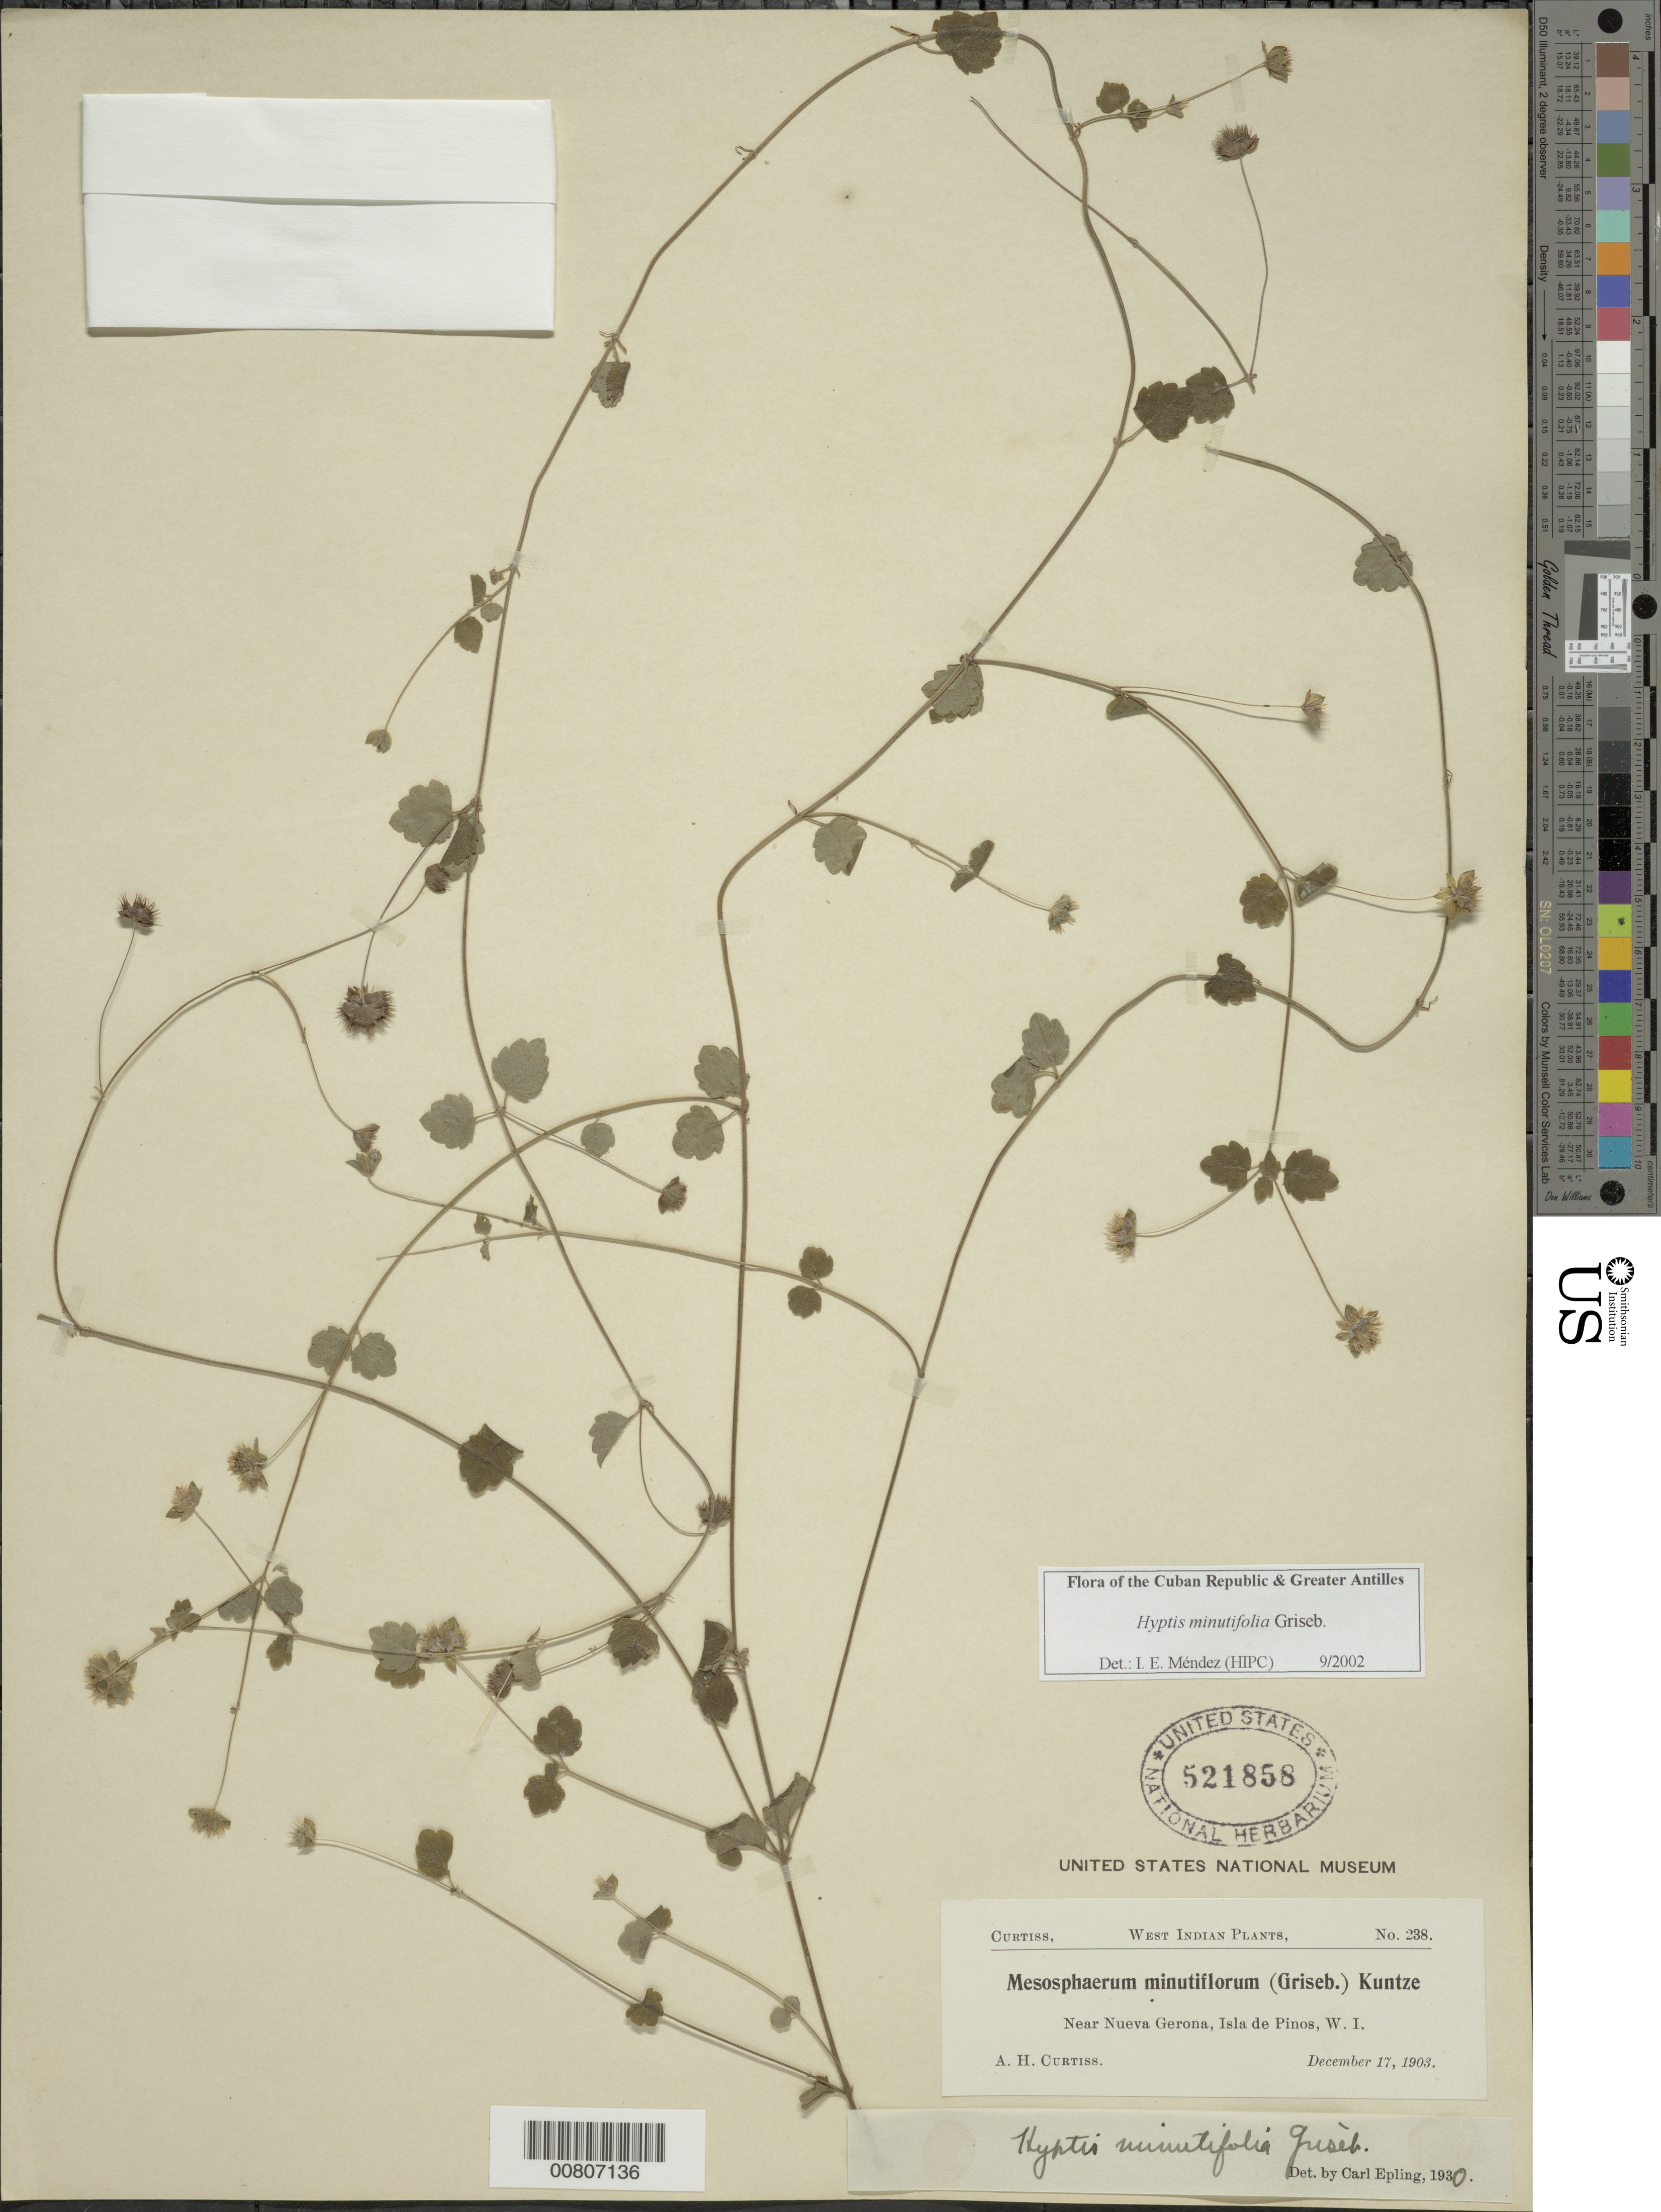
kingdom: Plantae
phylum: Tracheophyta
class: Magnoliopsida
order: Lamiales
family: Lamiaceae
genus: Hyptis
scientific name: Hyptis minutifolia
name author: Griseb.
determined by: Méndez, Isidro E., (HIPC)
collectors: A. H. Curtiss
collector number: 238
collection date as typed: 17 Dec 1903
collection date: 1903-12-17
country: Cuba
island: Isla de la Juventud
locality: Isle of Pines, near Nueva Gerona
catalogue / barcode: US 521858